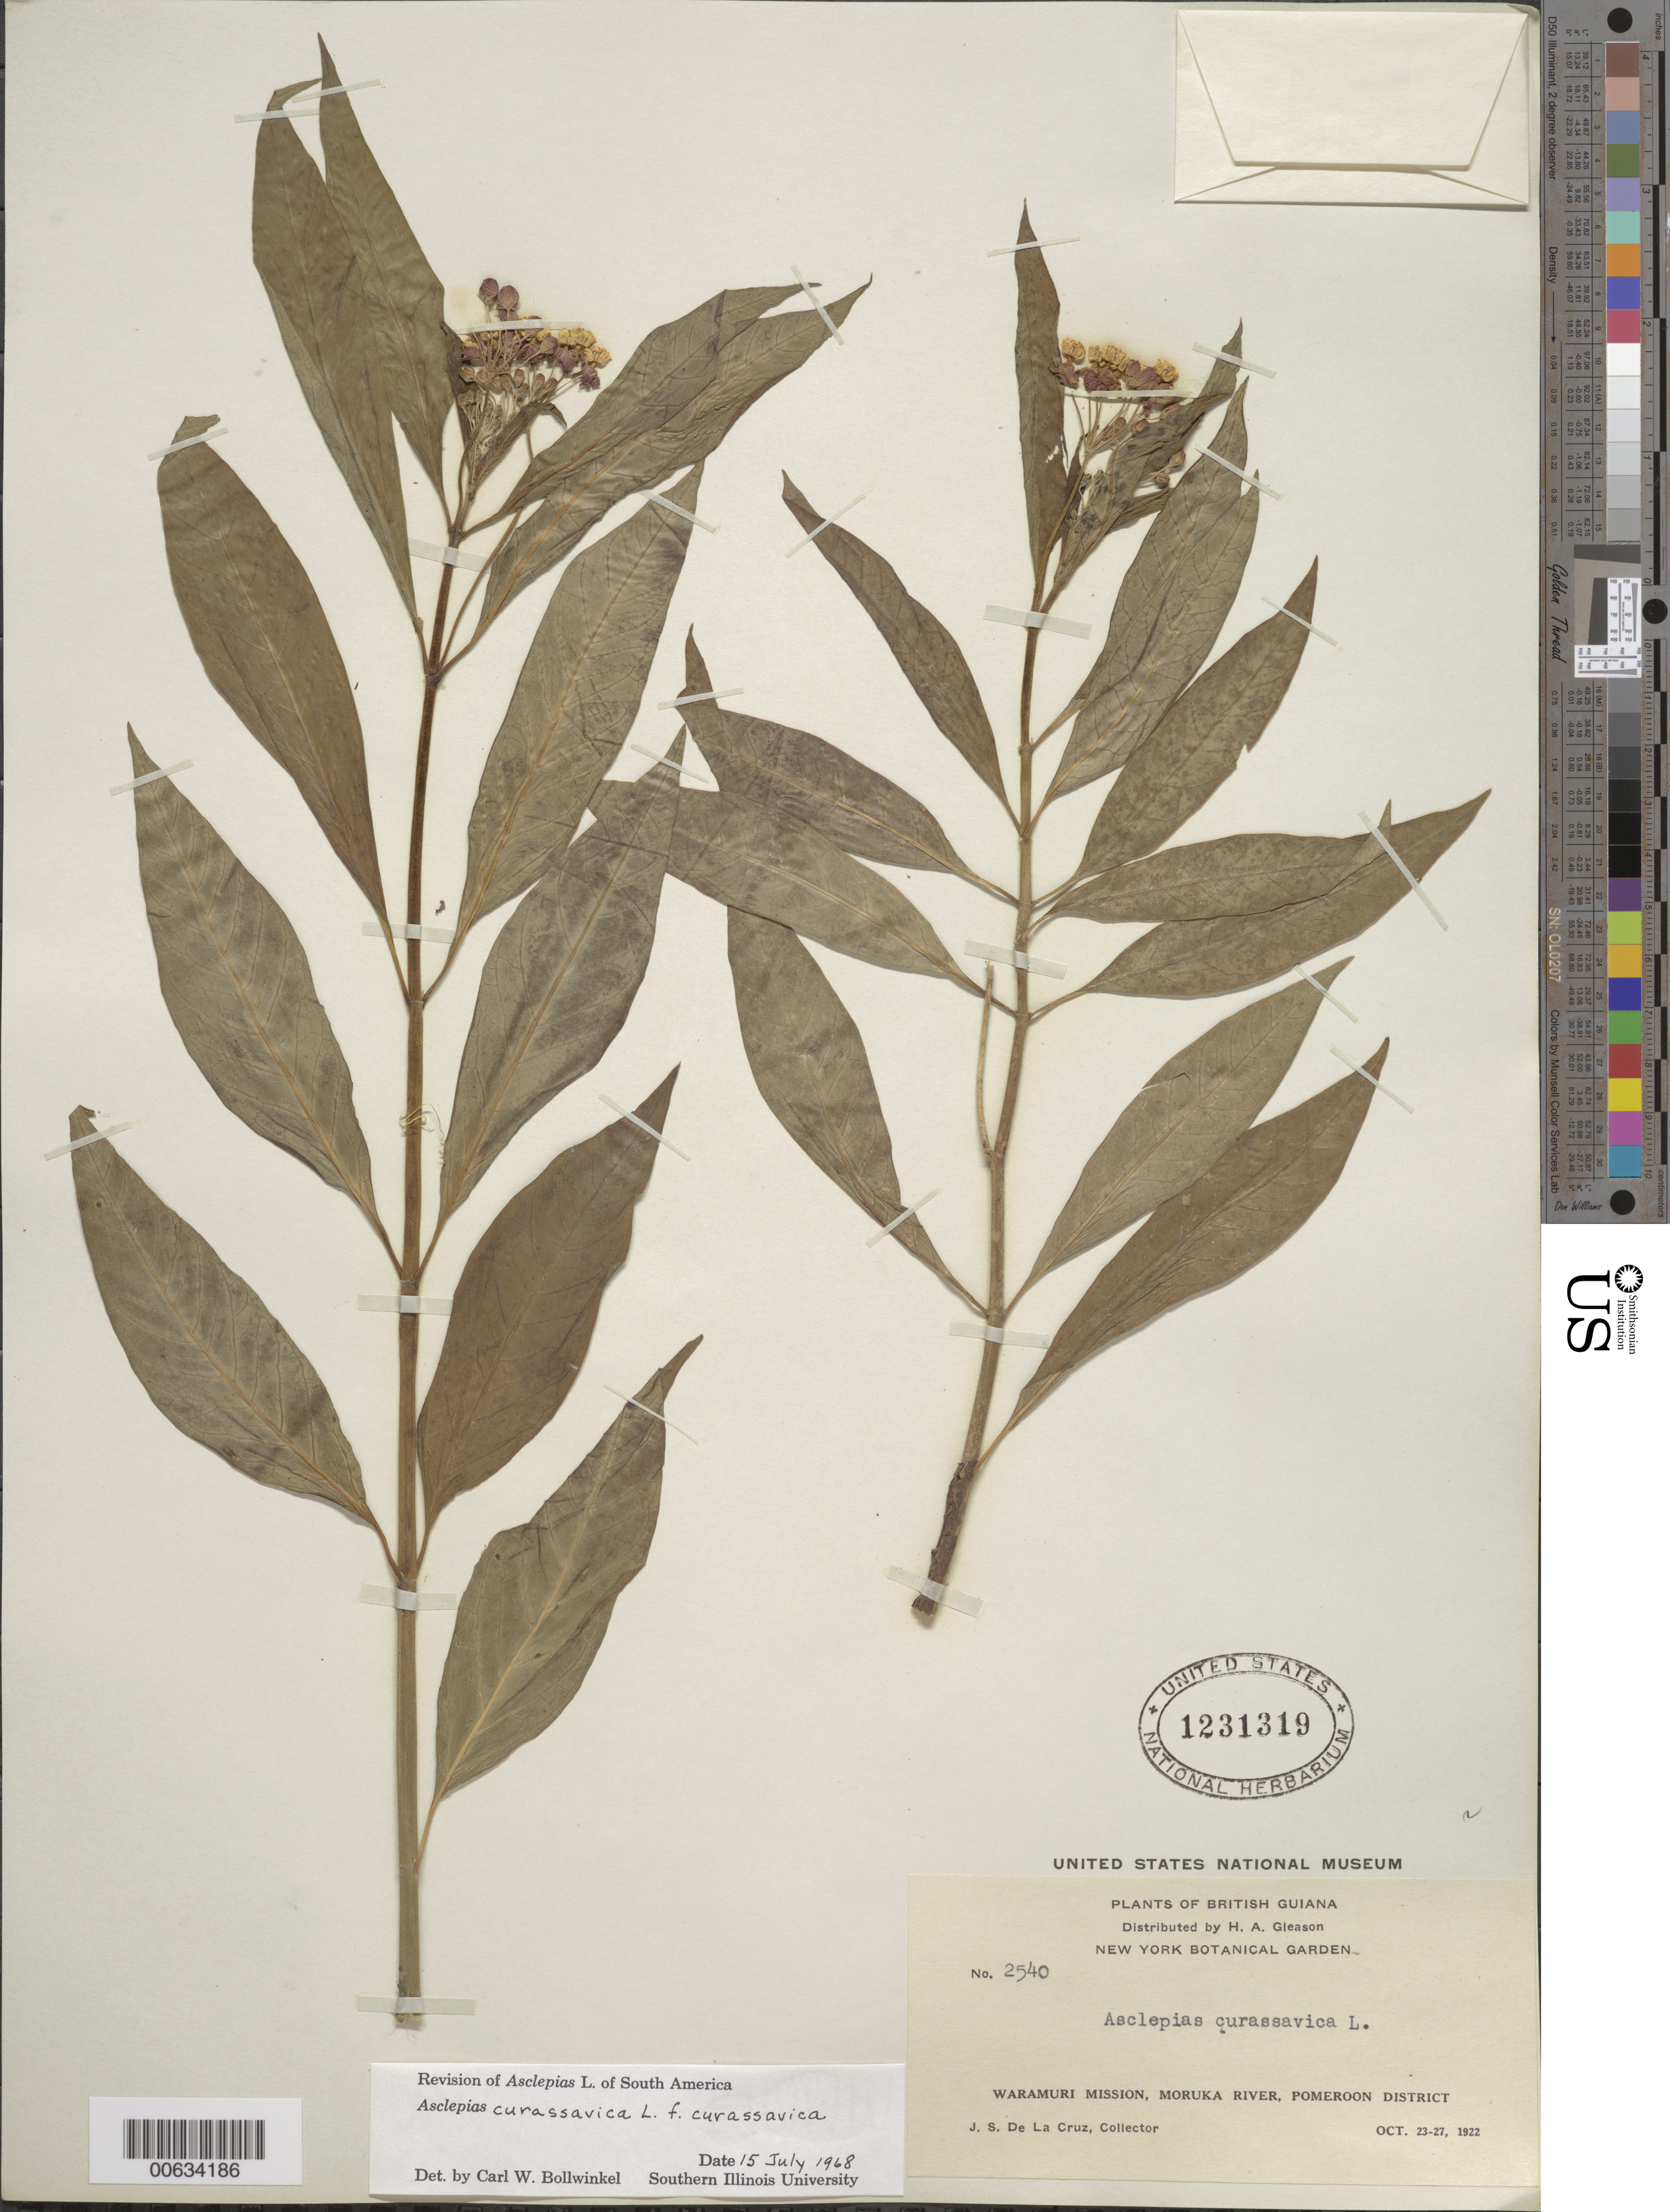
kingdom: Plantae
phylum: Tracheophyta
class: Magnoliopsida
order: Gentianales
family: Apocynaceae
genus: Asclepias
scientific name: Asclepias curassavica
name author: L.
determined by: Bollwinkel, C. W.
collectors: J. S. de la Cruz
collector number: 2540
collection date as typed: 23-Oct-22 to 27-Oct-22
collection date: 1922-10-23/1922-10-27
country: Guyana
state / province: Pomeroon-Supenaam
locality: Waramuri Mission, Moruka R., Pomeroon Dist.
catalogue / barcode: US 1231319